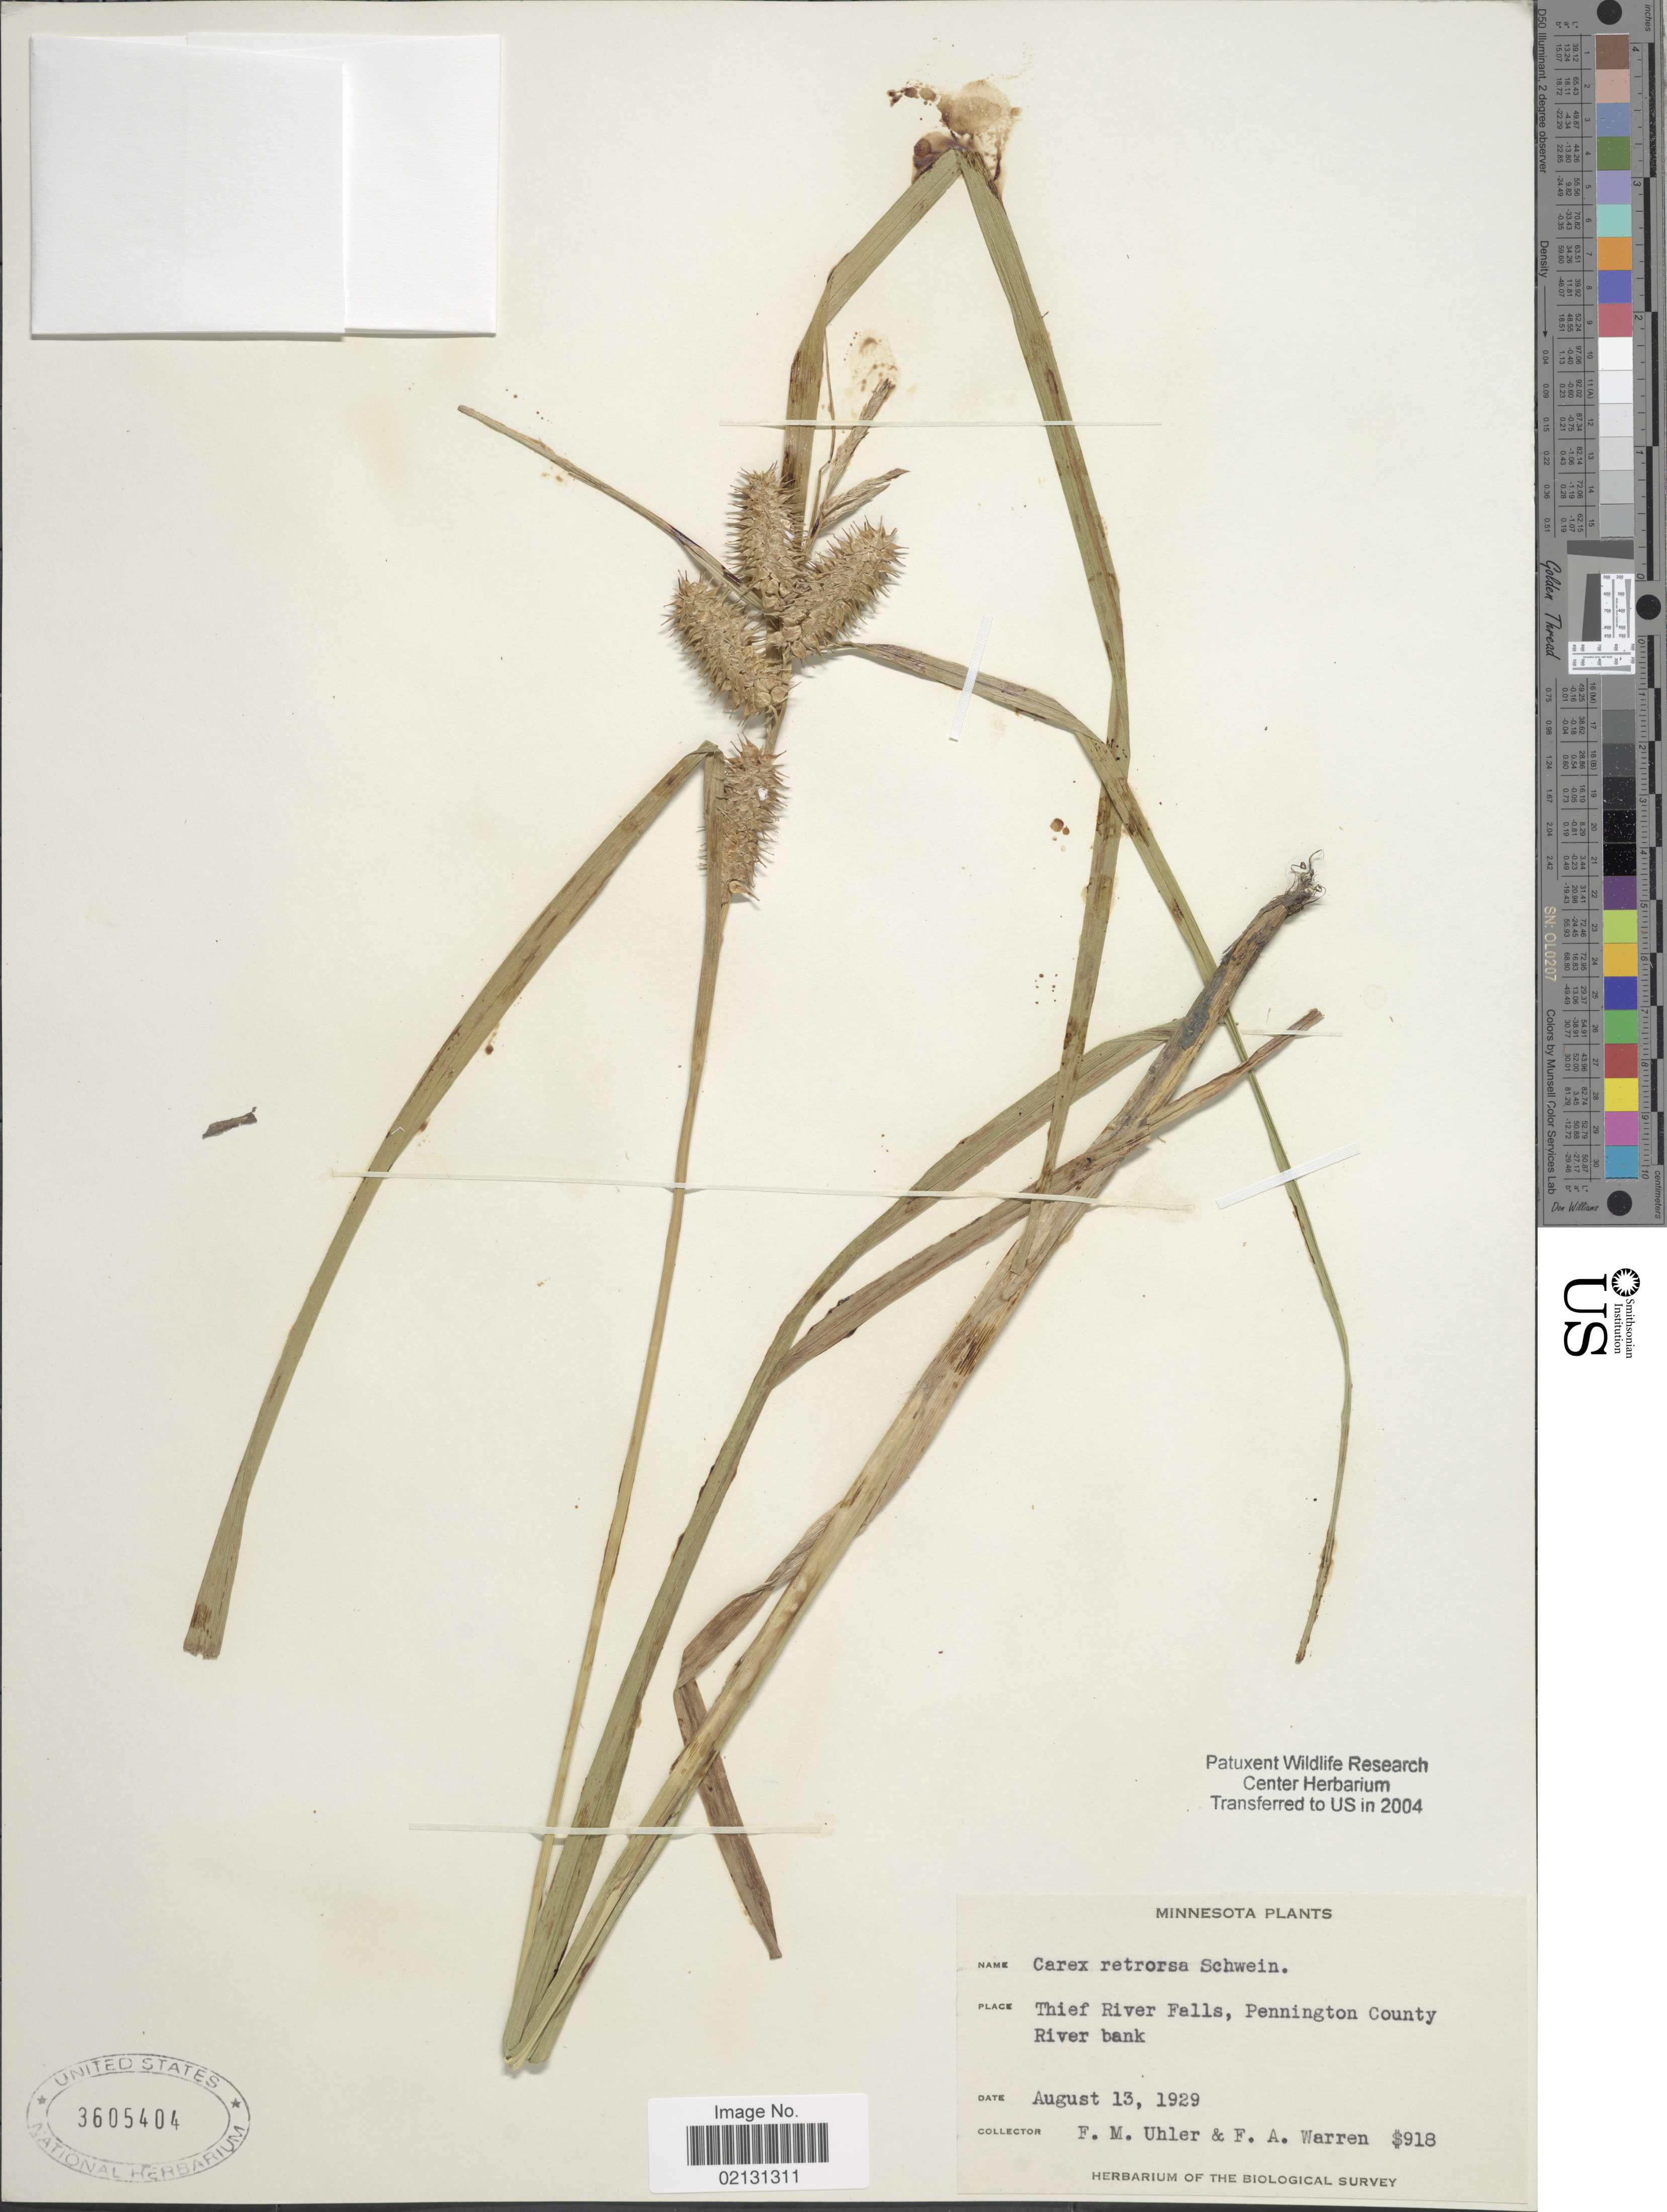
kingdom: Plantae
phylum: Tracheophyta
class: Liliopsida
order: Poales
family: Cyperaceae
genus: Carex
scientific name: Carex retrorsa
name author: Schwein.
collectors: F. M. Uhler & F. Warren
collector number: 918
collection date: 1929-08-13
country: United States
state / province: Minnesota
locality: Thief River Falls, Pennington County, River bank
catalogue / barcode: US 3605404